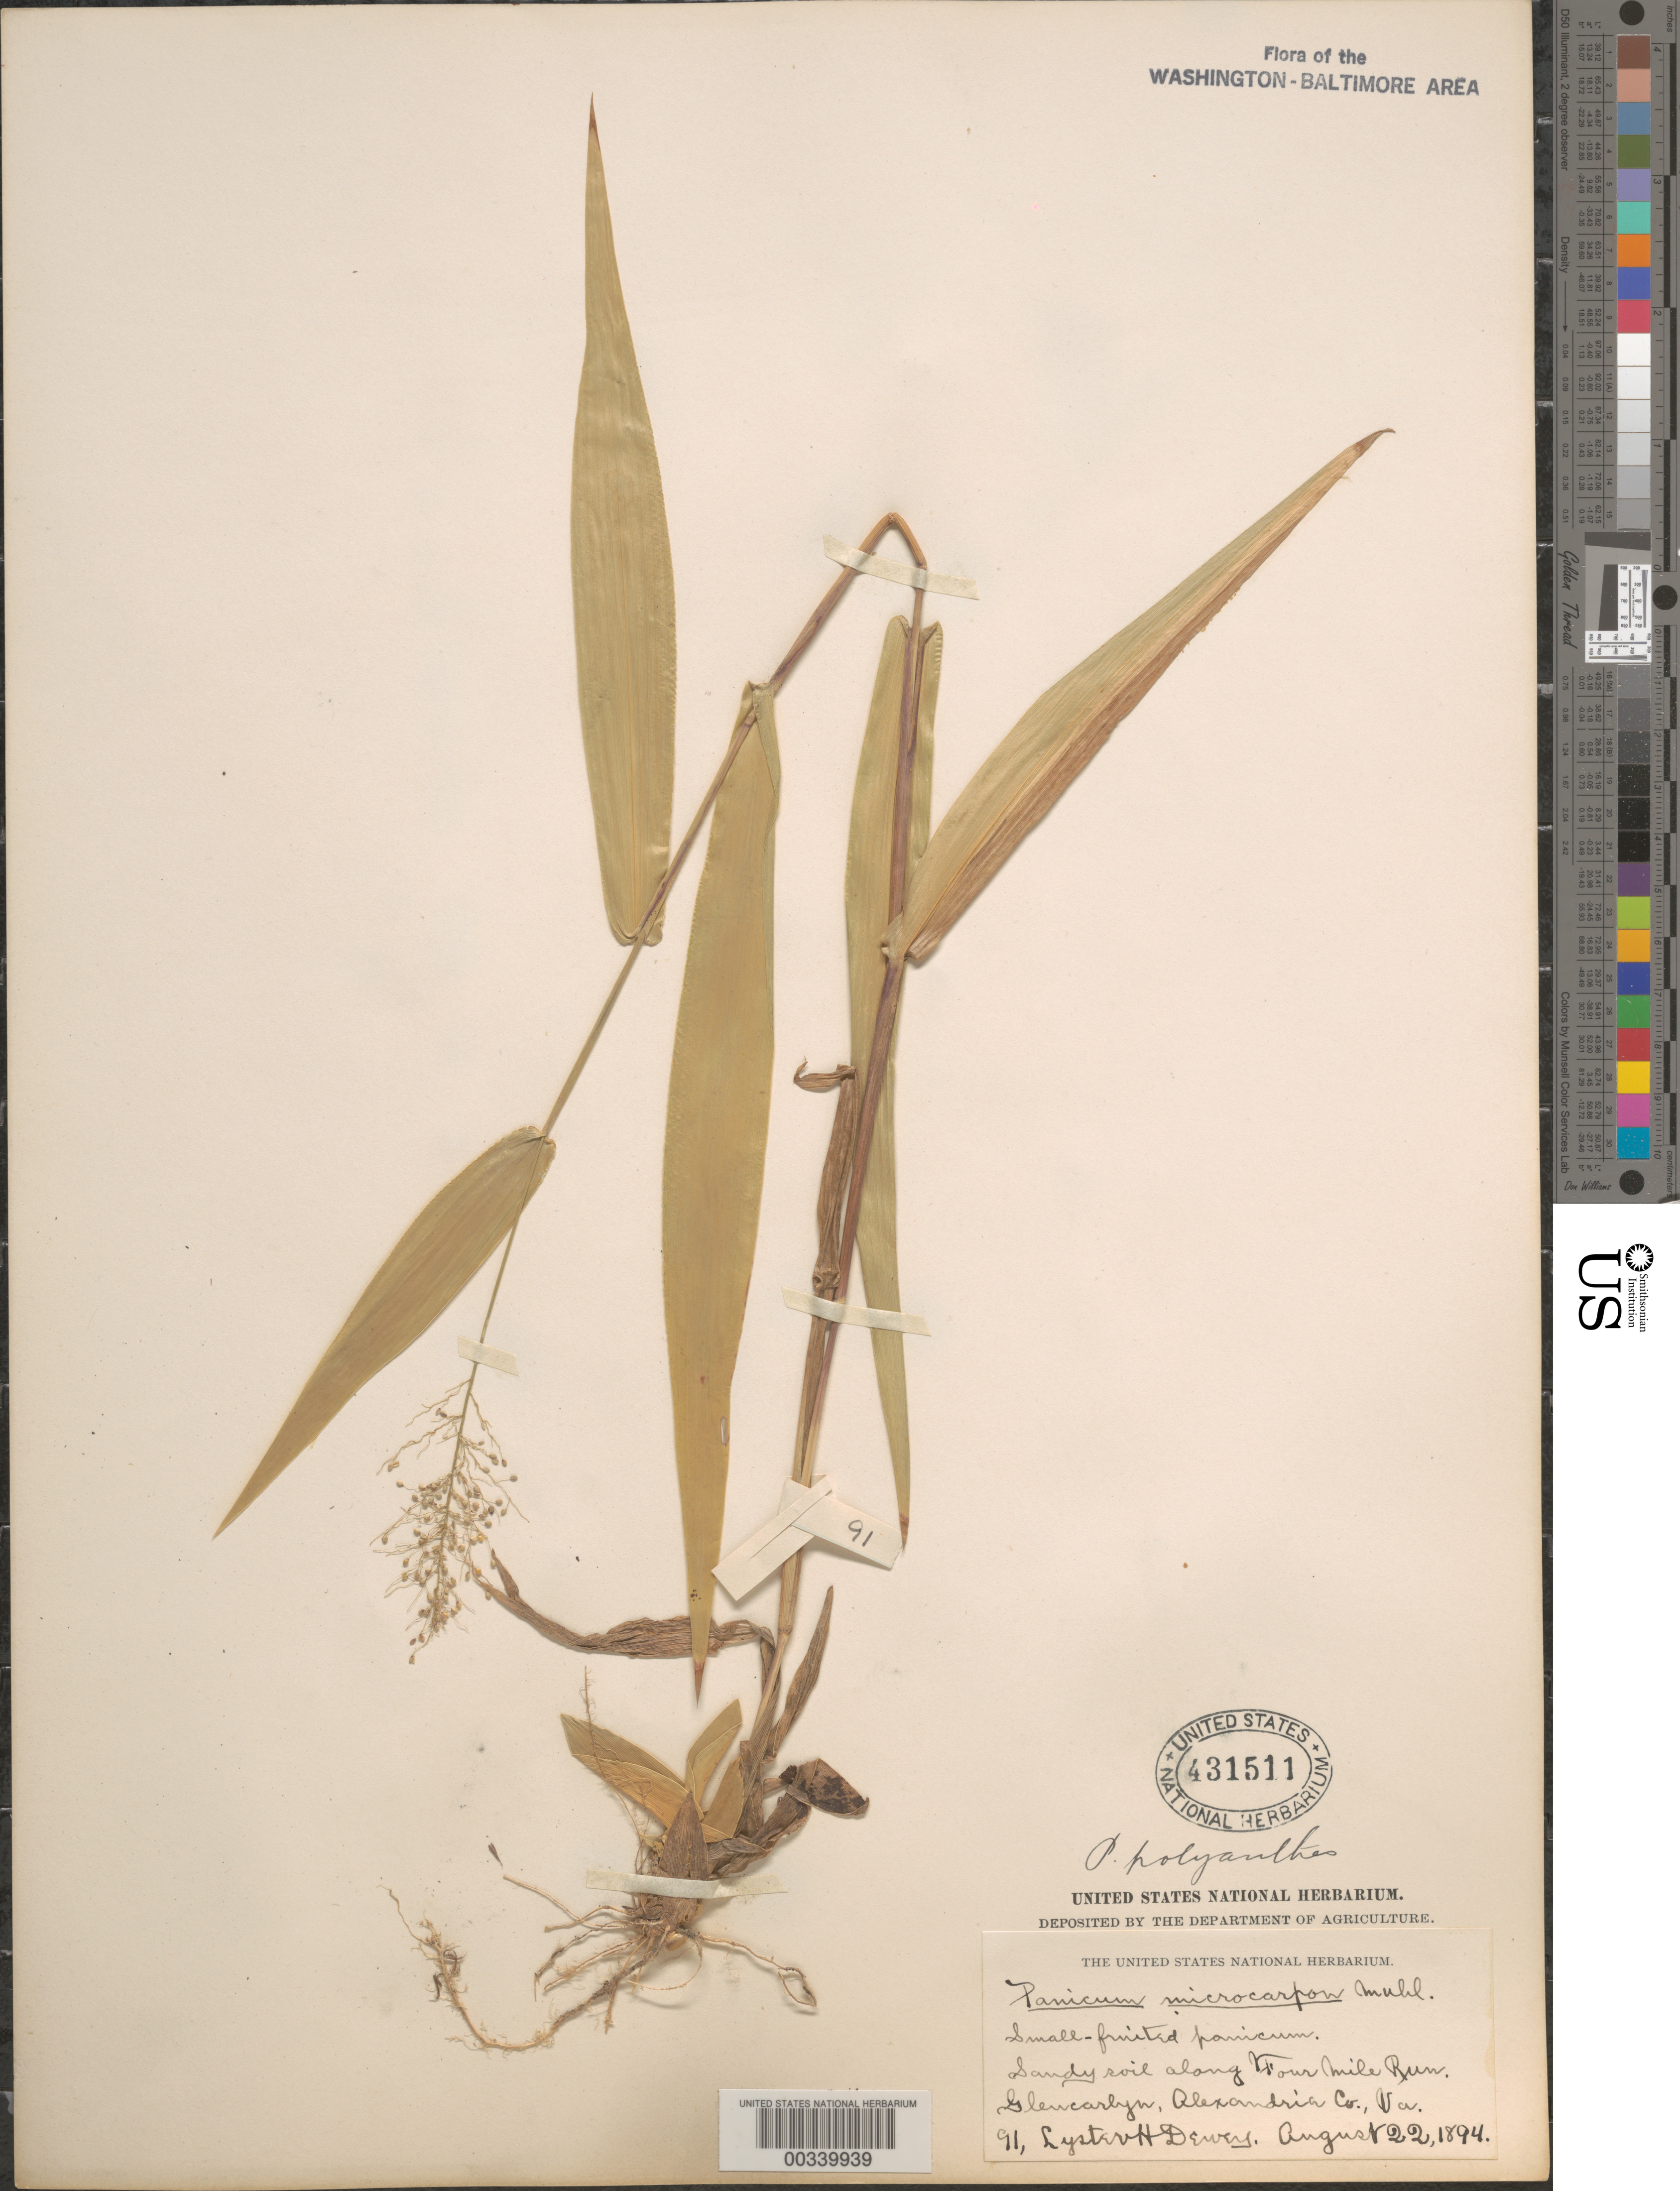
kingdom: Plantae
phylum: Tracheophyta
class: Liliopsida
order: Poales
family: Poaceae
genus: Dichanthelium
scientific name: Dichanthelium sphaerocarpon var. isophyllum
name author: (Scribn.) Gould & C.A. Clark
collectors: L. H. Dewey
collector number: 91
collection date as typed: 22 Aug 1894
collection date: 1894-08-22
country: United States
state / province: Virginia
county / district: Arlington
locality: Four Mile Run, Glencarlyn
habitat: Sandy soil along run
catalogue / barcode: US 431511